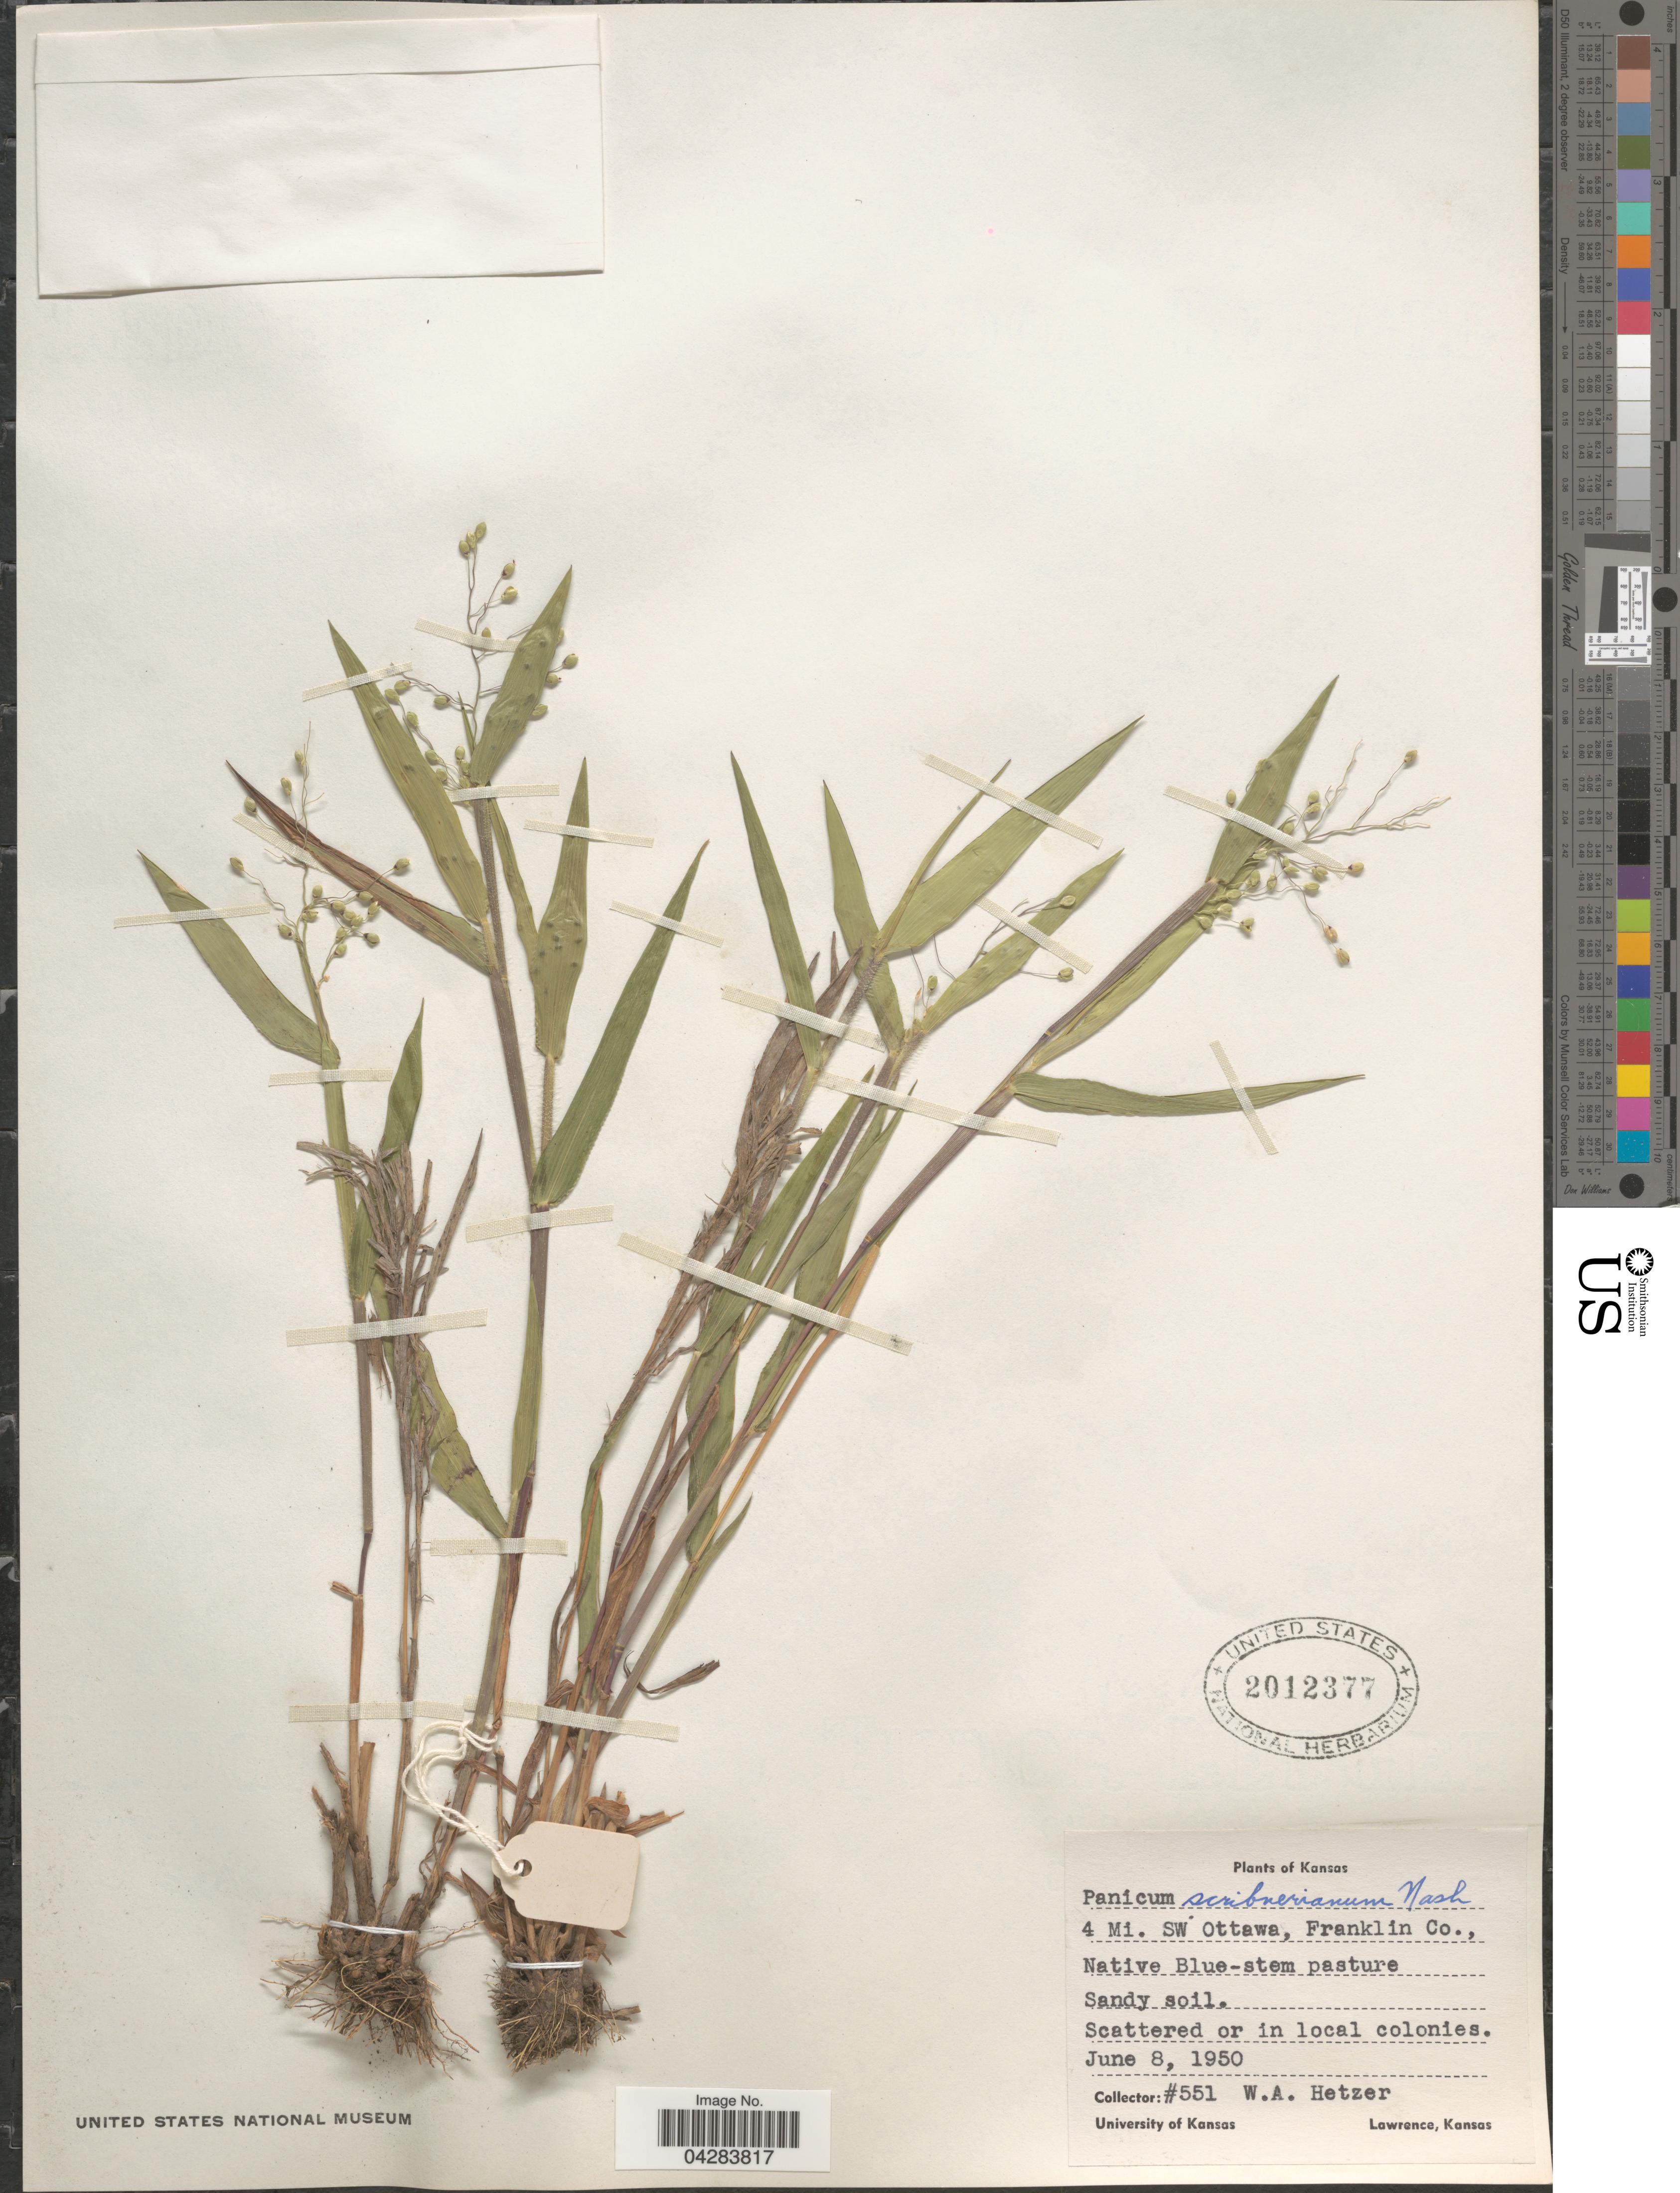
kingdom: Plantae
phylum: Tracheophyta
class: Liliopsida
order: Poales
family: Poaceae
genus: Dichanthelium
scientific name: Dichanthelium oligosanthes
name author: (Schult.) Gould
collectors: W. Hetzer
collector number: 551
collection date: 1950-06-08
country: United States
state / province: Kansas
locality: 4 Mi. SW Ottawa, Franklin Co.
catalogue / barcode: US 2012377